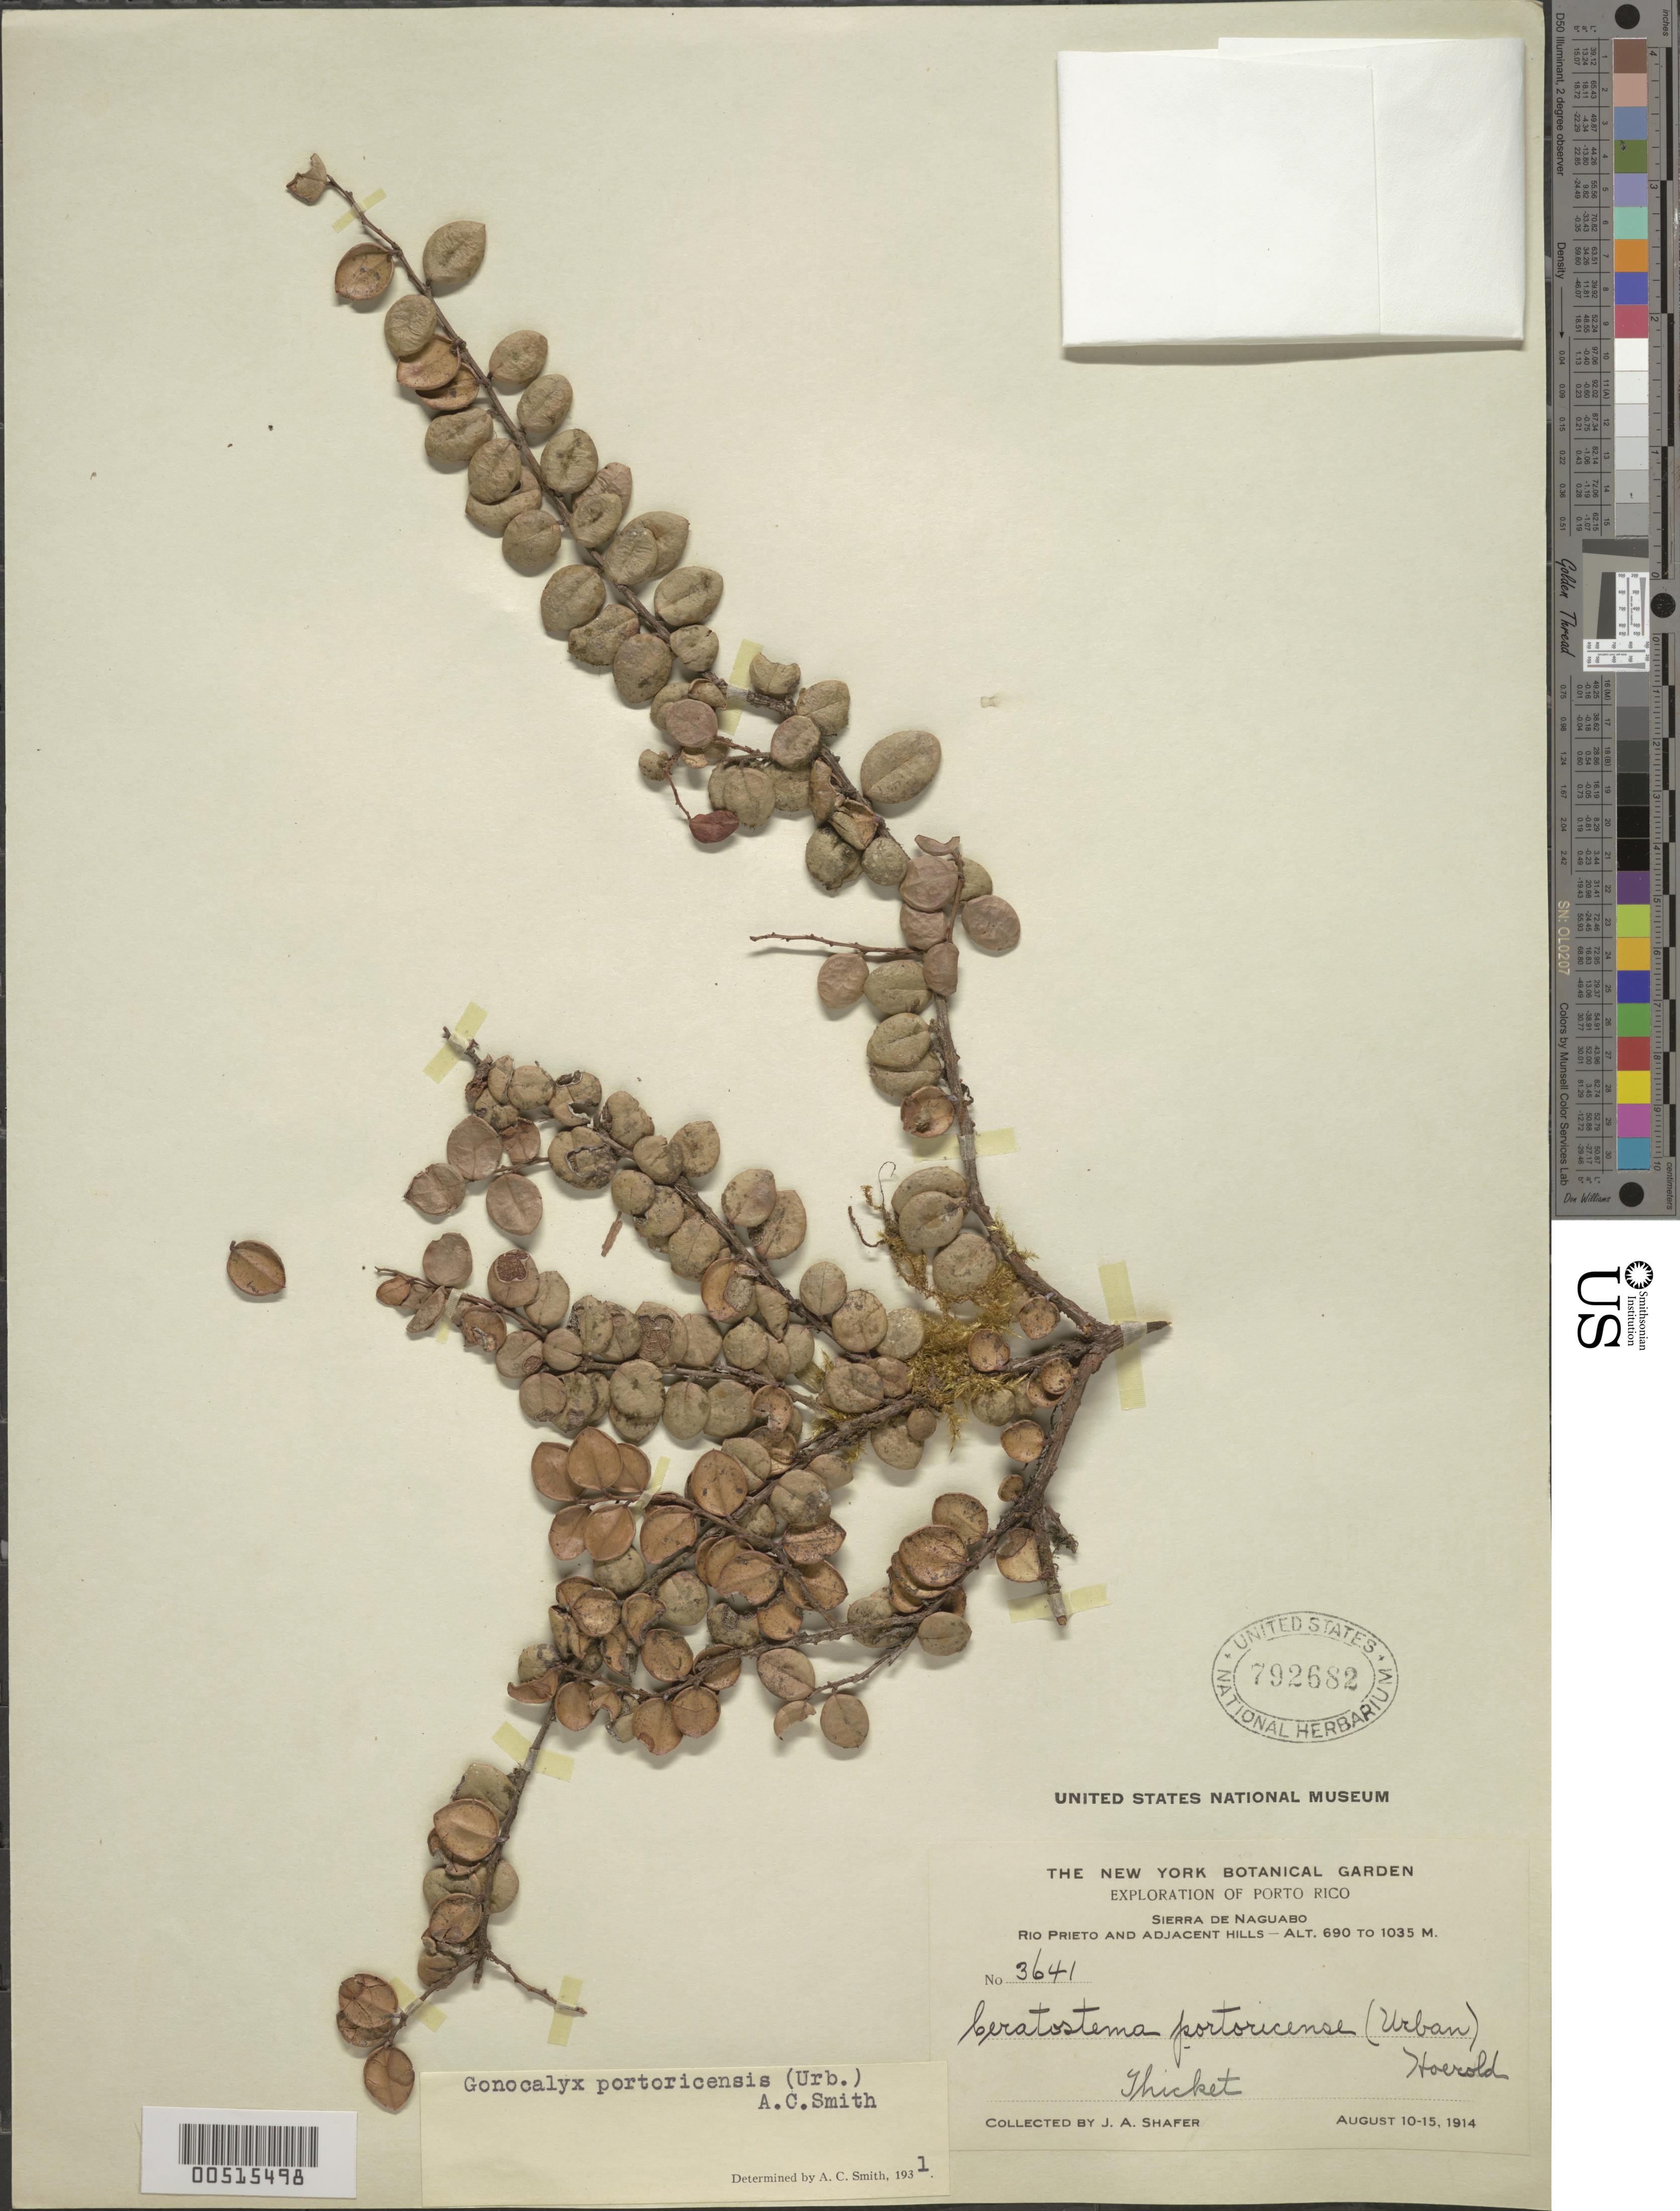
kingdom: Plantae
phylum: Tracheophyta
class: Magnoliopsida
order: Ericales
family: Ericaceae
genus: Gonocalyx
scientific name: Gonocalyx portoricensis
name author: (Urb.) A.C. Sm.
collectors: J. A. Shafer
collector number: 3641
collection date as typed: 10 Aug 1914 to 15 Aug 1914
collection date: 1914-08-10/1914-08-15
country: Puerto Rico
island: Greater Antilles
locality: Sierra de Naguabo, Rio Prieto and adjacent hills. Thicket.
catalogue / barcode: US 792682